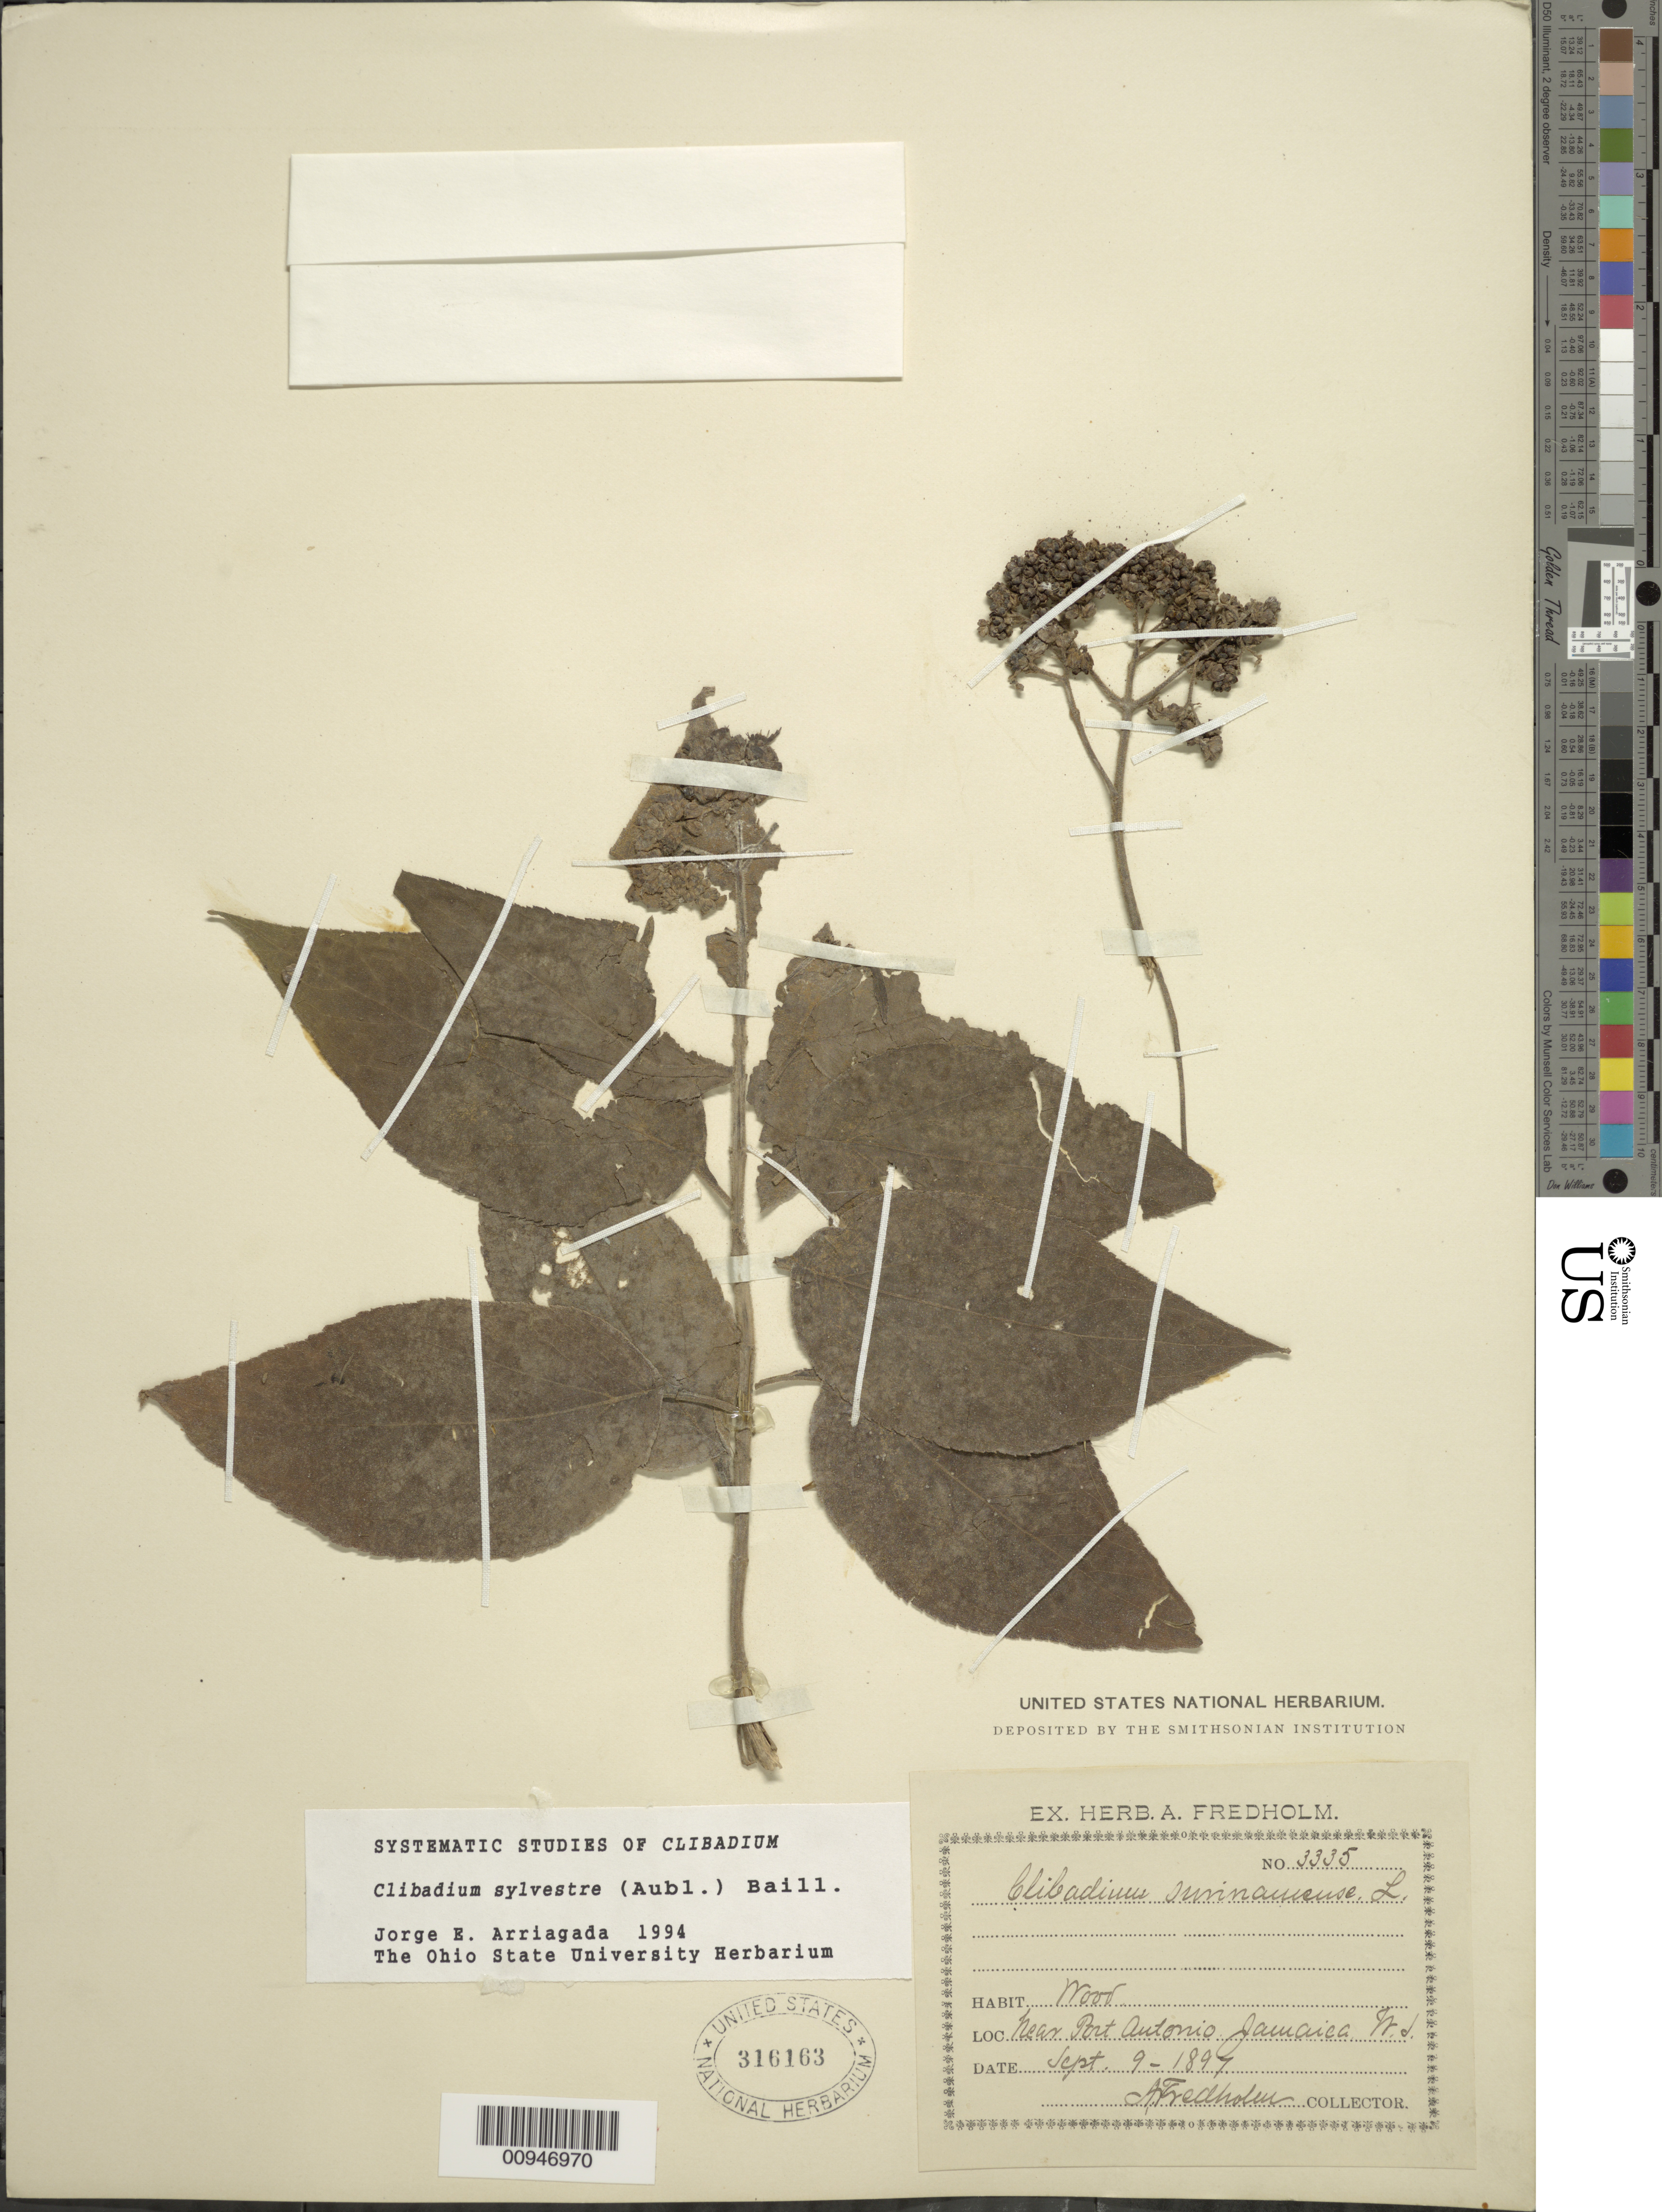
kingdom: Plantae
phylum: Tracheophyta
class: Magnoliopsida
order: Asterales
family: Asteraceae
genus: Clibadium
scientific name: Clibadium sylvestre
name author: (Aubl.) Baill.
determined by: Arriagada, J. E.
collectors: A. Fredholm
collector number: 3335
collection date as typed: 09 Sep 1897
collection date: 1897-09-09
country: Jamaica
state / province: Portland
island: Jamaica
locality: Near Port Antonio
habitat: Wood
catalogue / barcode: US 316163